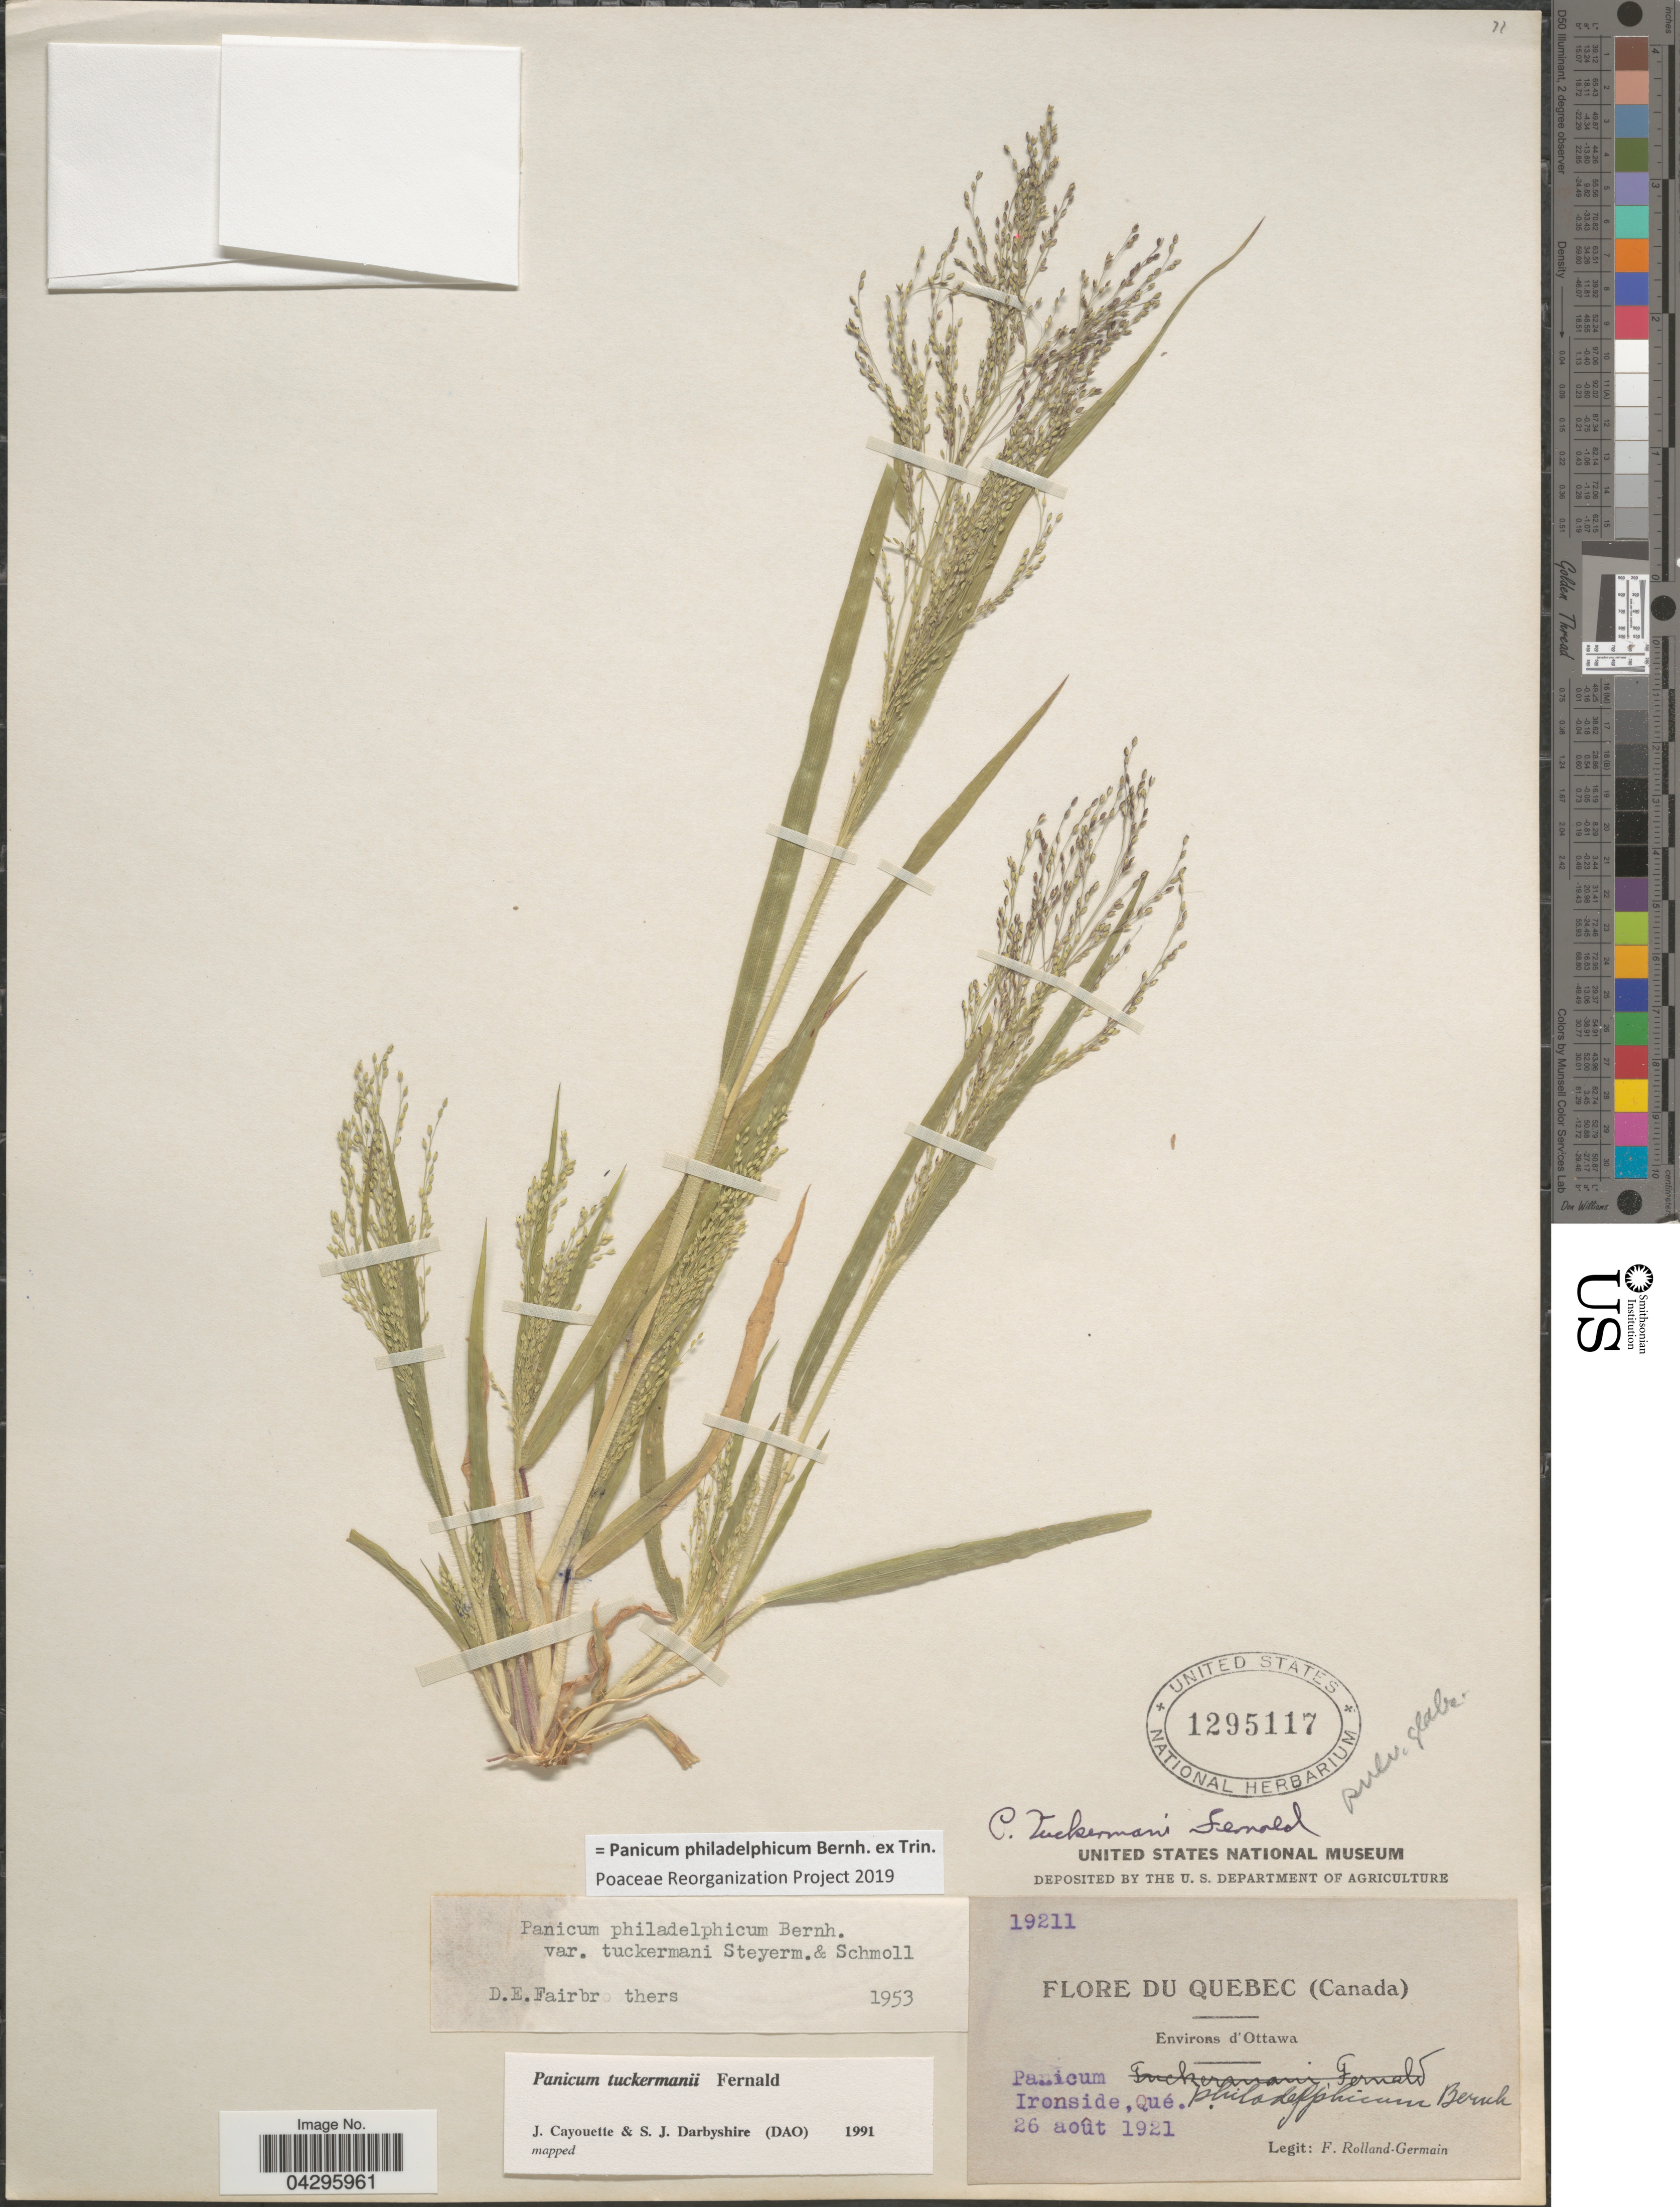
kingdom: Plantae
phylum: Tracheophyta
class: Liliopsida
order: Poales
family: Poaceae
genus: Panicum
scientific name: Panicum philadelphicum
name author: Bernh. ex Trin.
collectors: Rolland-Germain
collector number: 19211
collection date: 1921-08-26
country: Canada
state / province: Quebec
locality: Environs d'Ottawa. Ironside.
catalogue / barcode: US 1295117